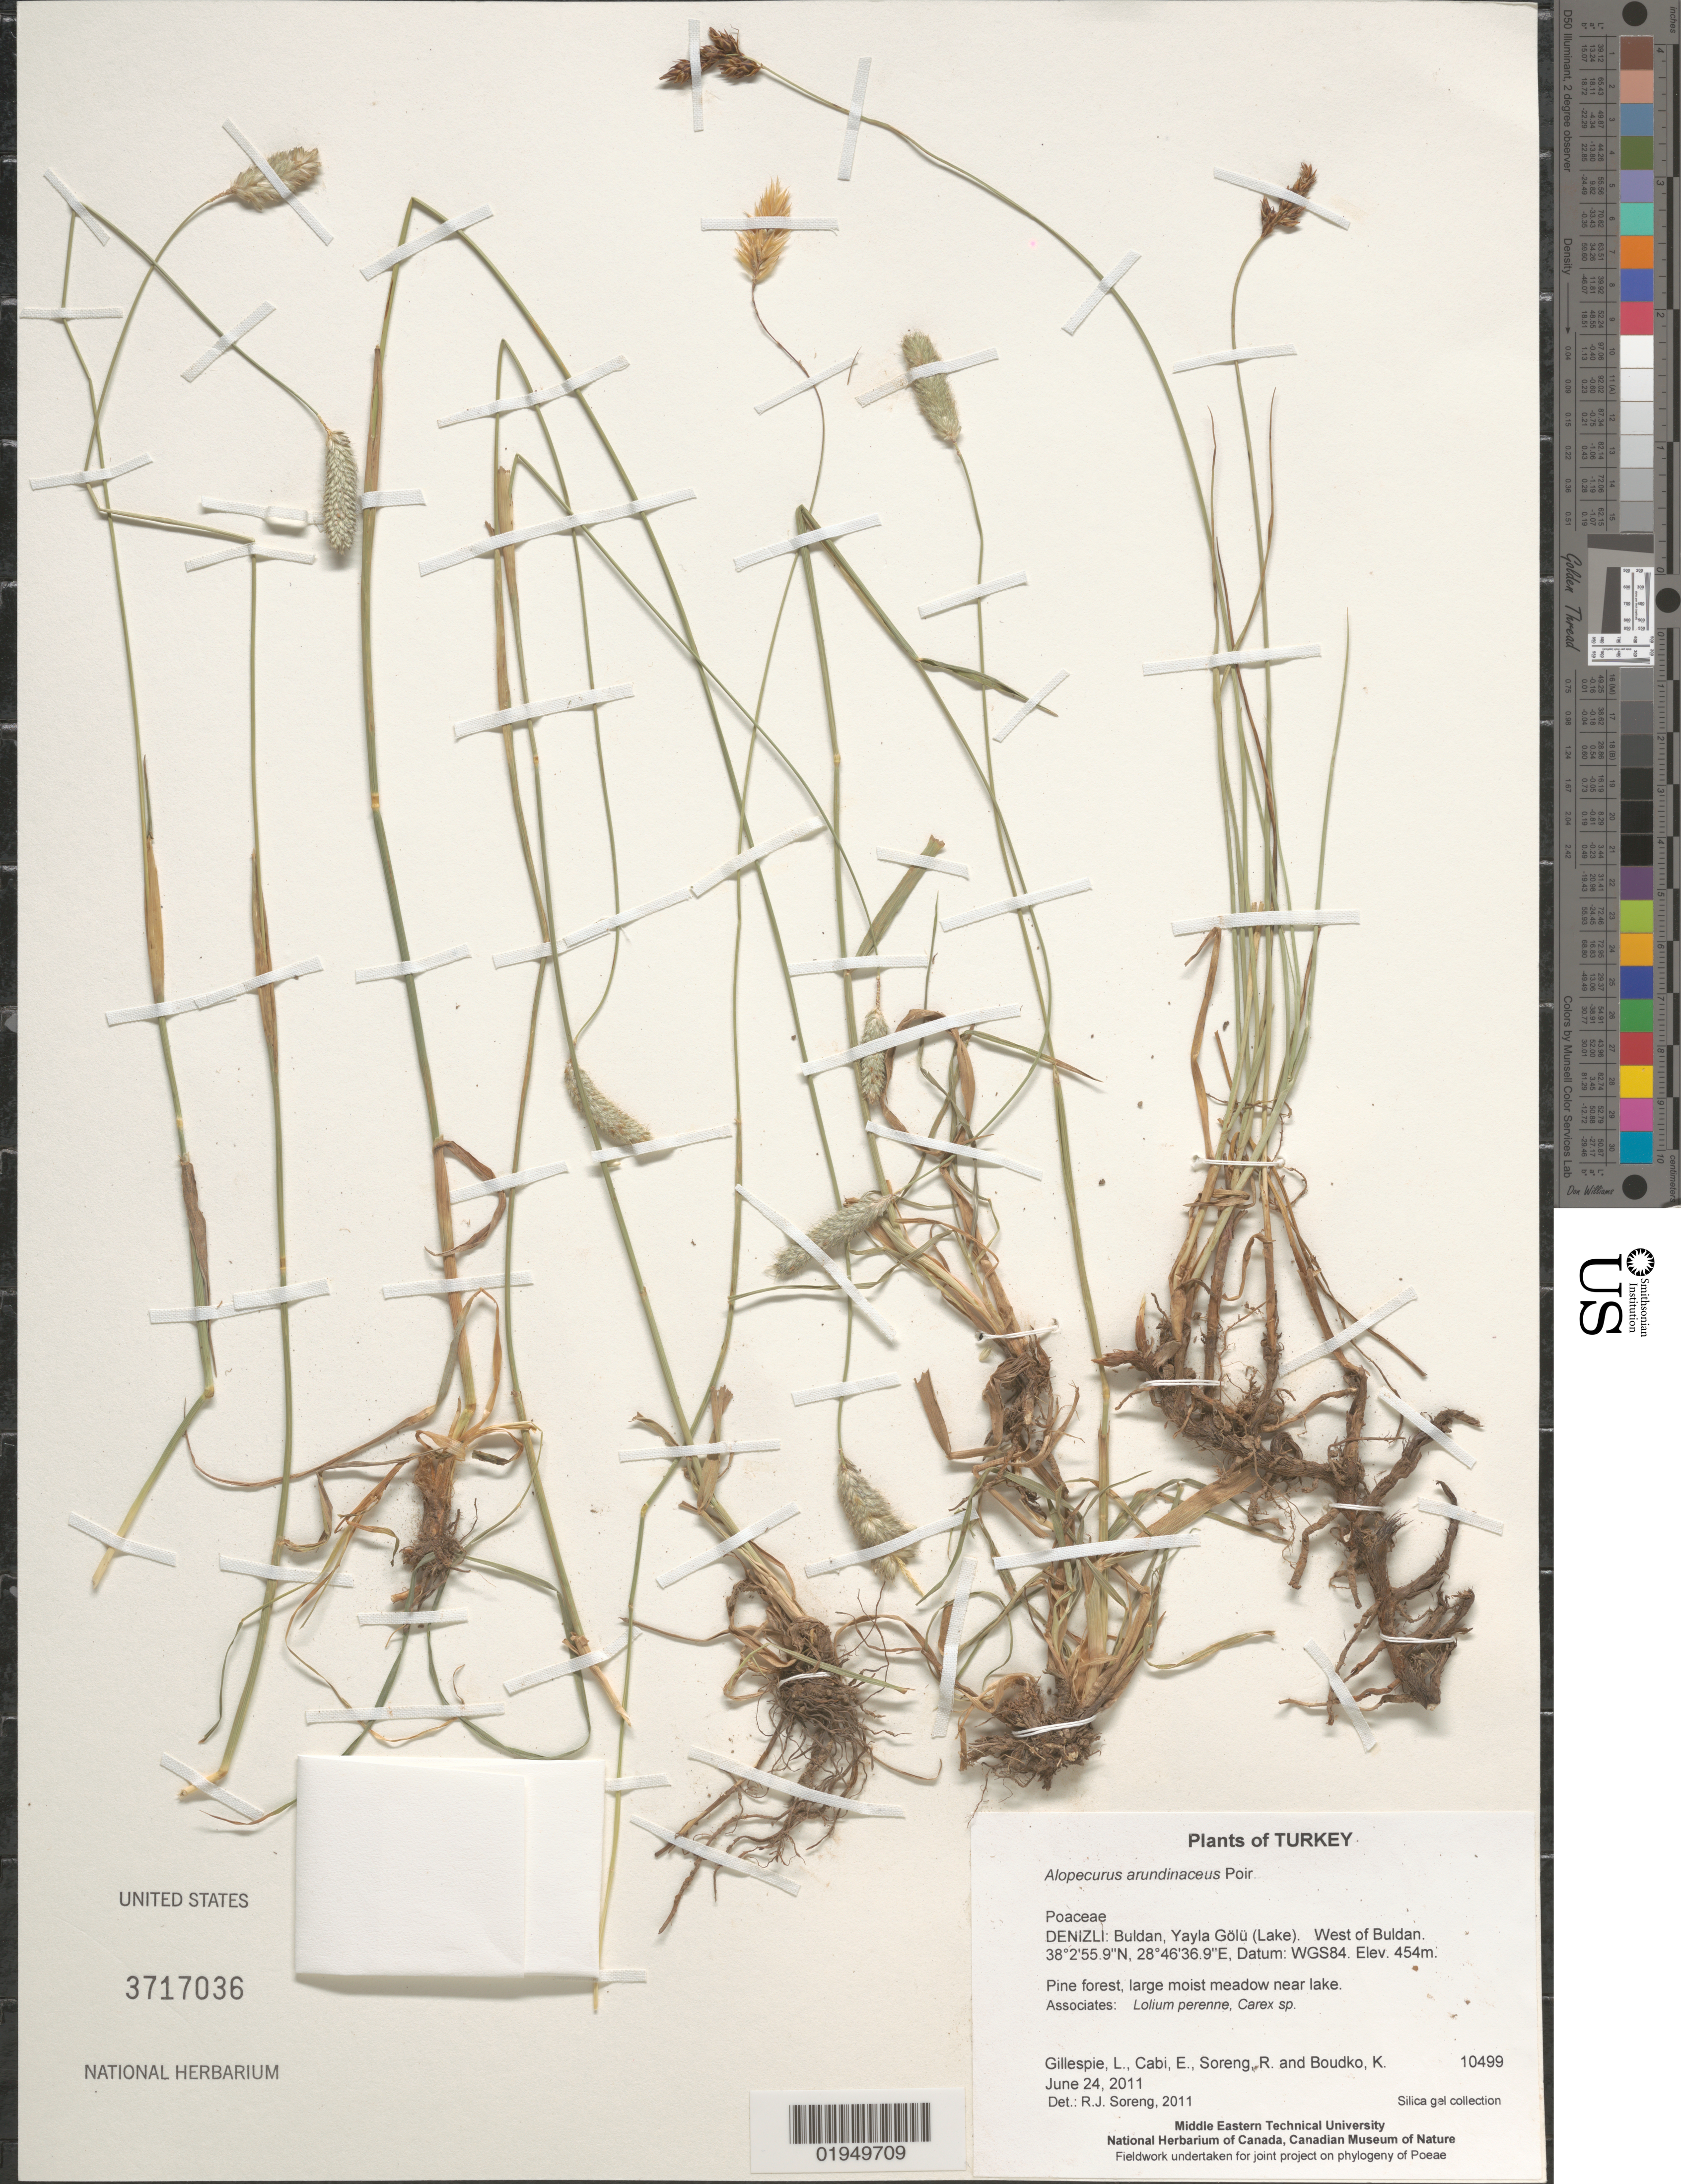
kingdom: Plantae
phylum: Tracheophyta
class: Liliopsida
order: Poales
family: Poaceae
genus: Alopecurus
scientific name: Alopecurus arundinaceus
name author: Poir.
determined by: Soreng, Robert J., Research Associate (BOT), Smithsonian Institution - National Museum of Natural History (UNITED STATES)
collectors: L. J. Gillespie, E. Cabi, R. J. Soreng & K. Boudko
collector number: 10499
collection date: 2011-06-24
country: Turkey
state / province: Denizli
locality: Buldan, Yayla Gölü (Lake). West of Buldan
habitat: Pine forest surrounding large meadow and lake. Dry meadow.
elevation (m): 454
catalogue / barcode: US 3717036